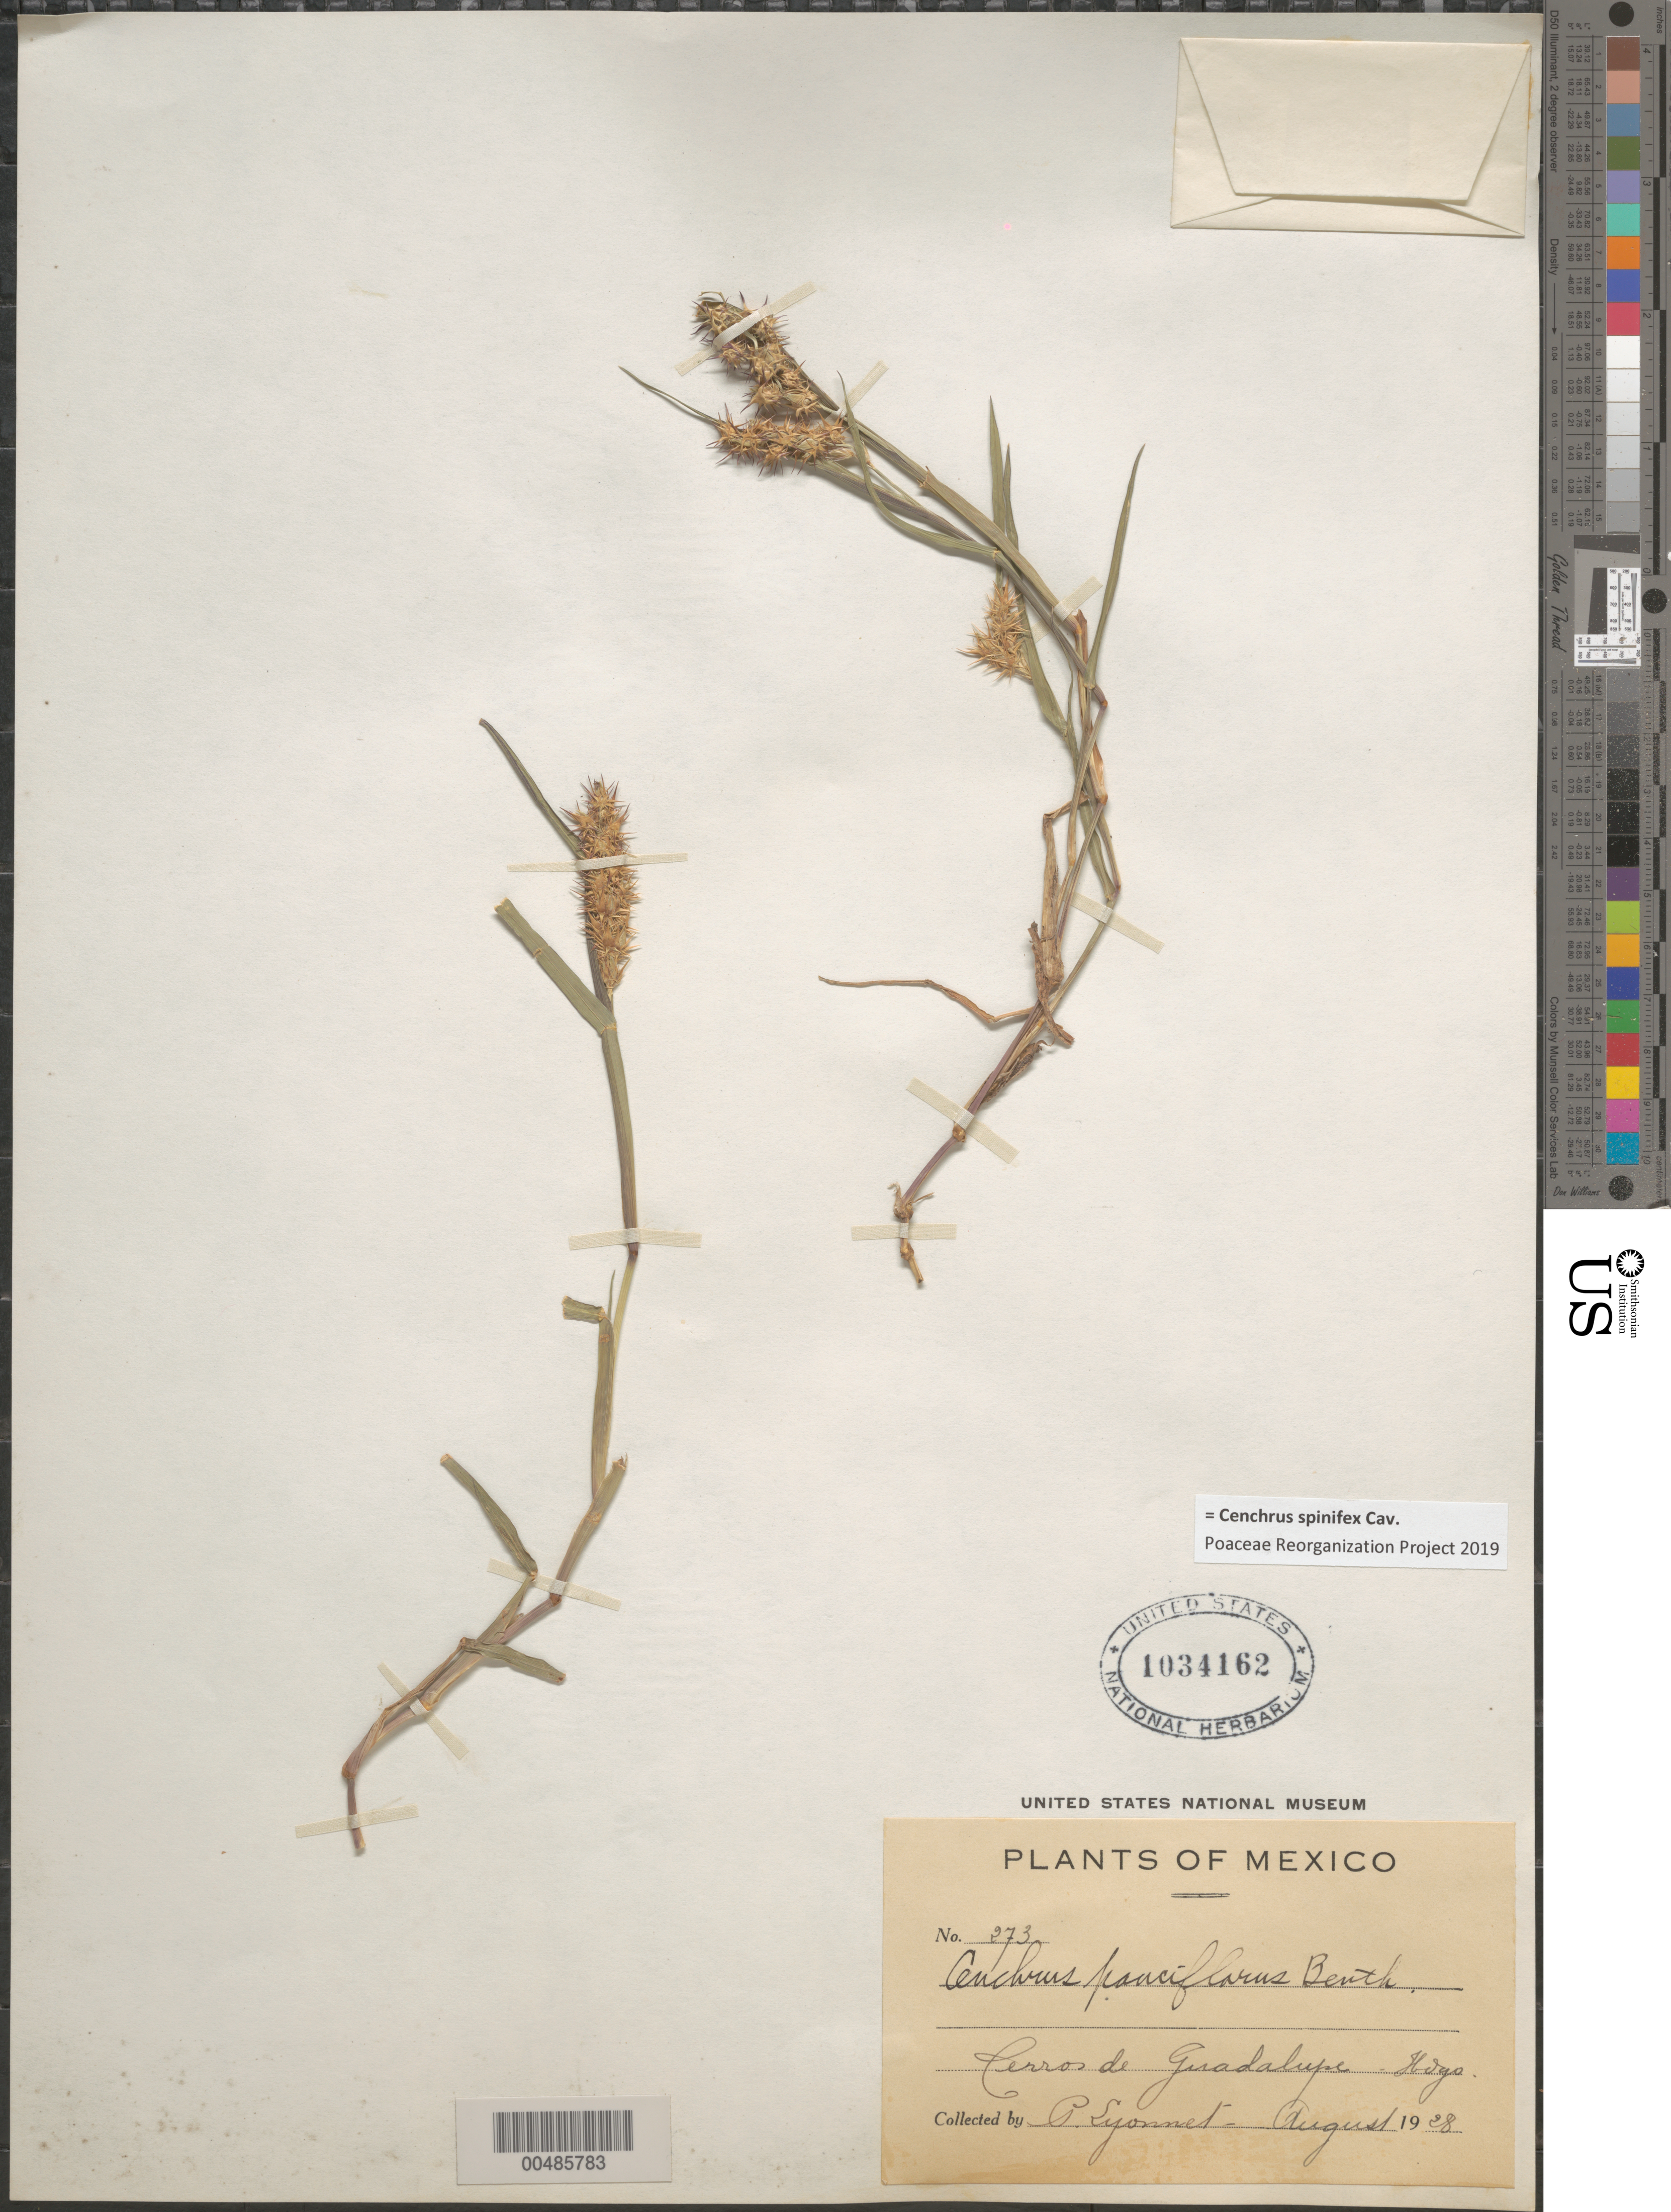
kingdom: Plantae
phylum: Tracheophyta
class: Liliopsida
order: Poales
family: Poaceae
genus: Cenchrus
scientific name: Cenchrus spinifex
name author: Cav.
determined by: Poaceae Reorganization Project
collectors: P. Lyonnet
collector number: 273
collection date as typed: Aug 1928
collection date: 1928-08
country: Mexico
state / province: Hidalgo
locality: Cerros de Guadalupe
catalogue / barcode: US 1034162